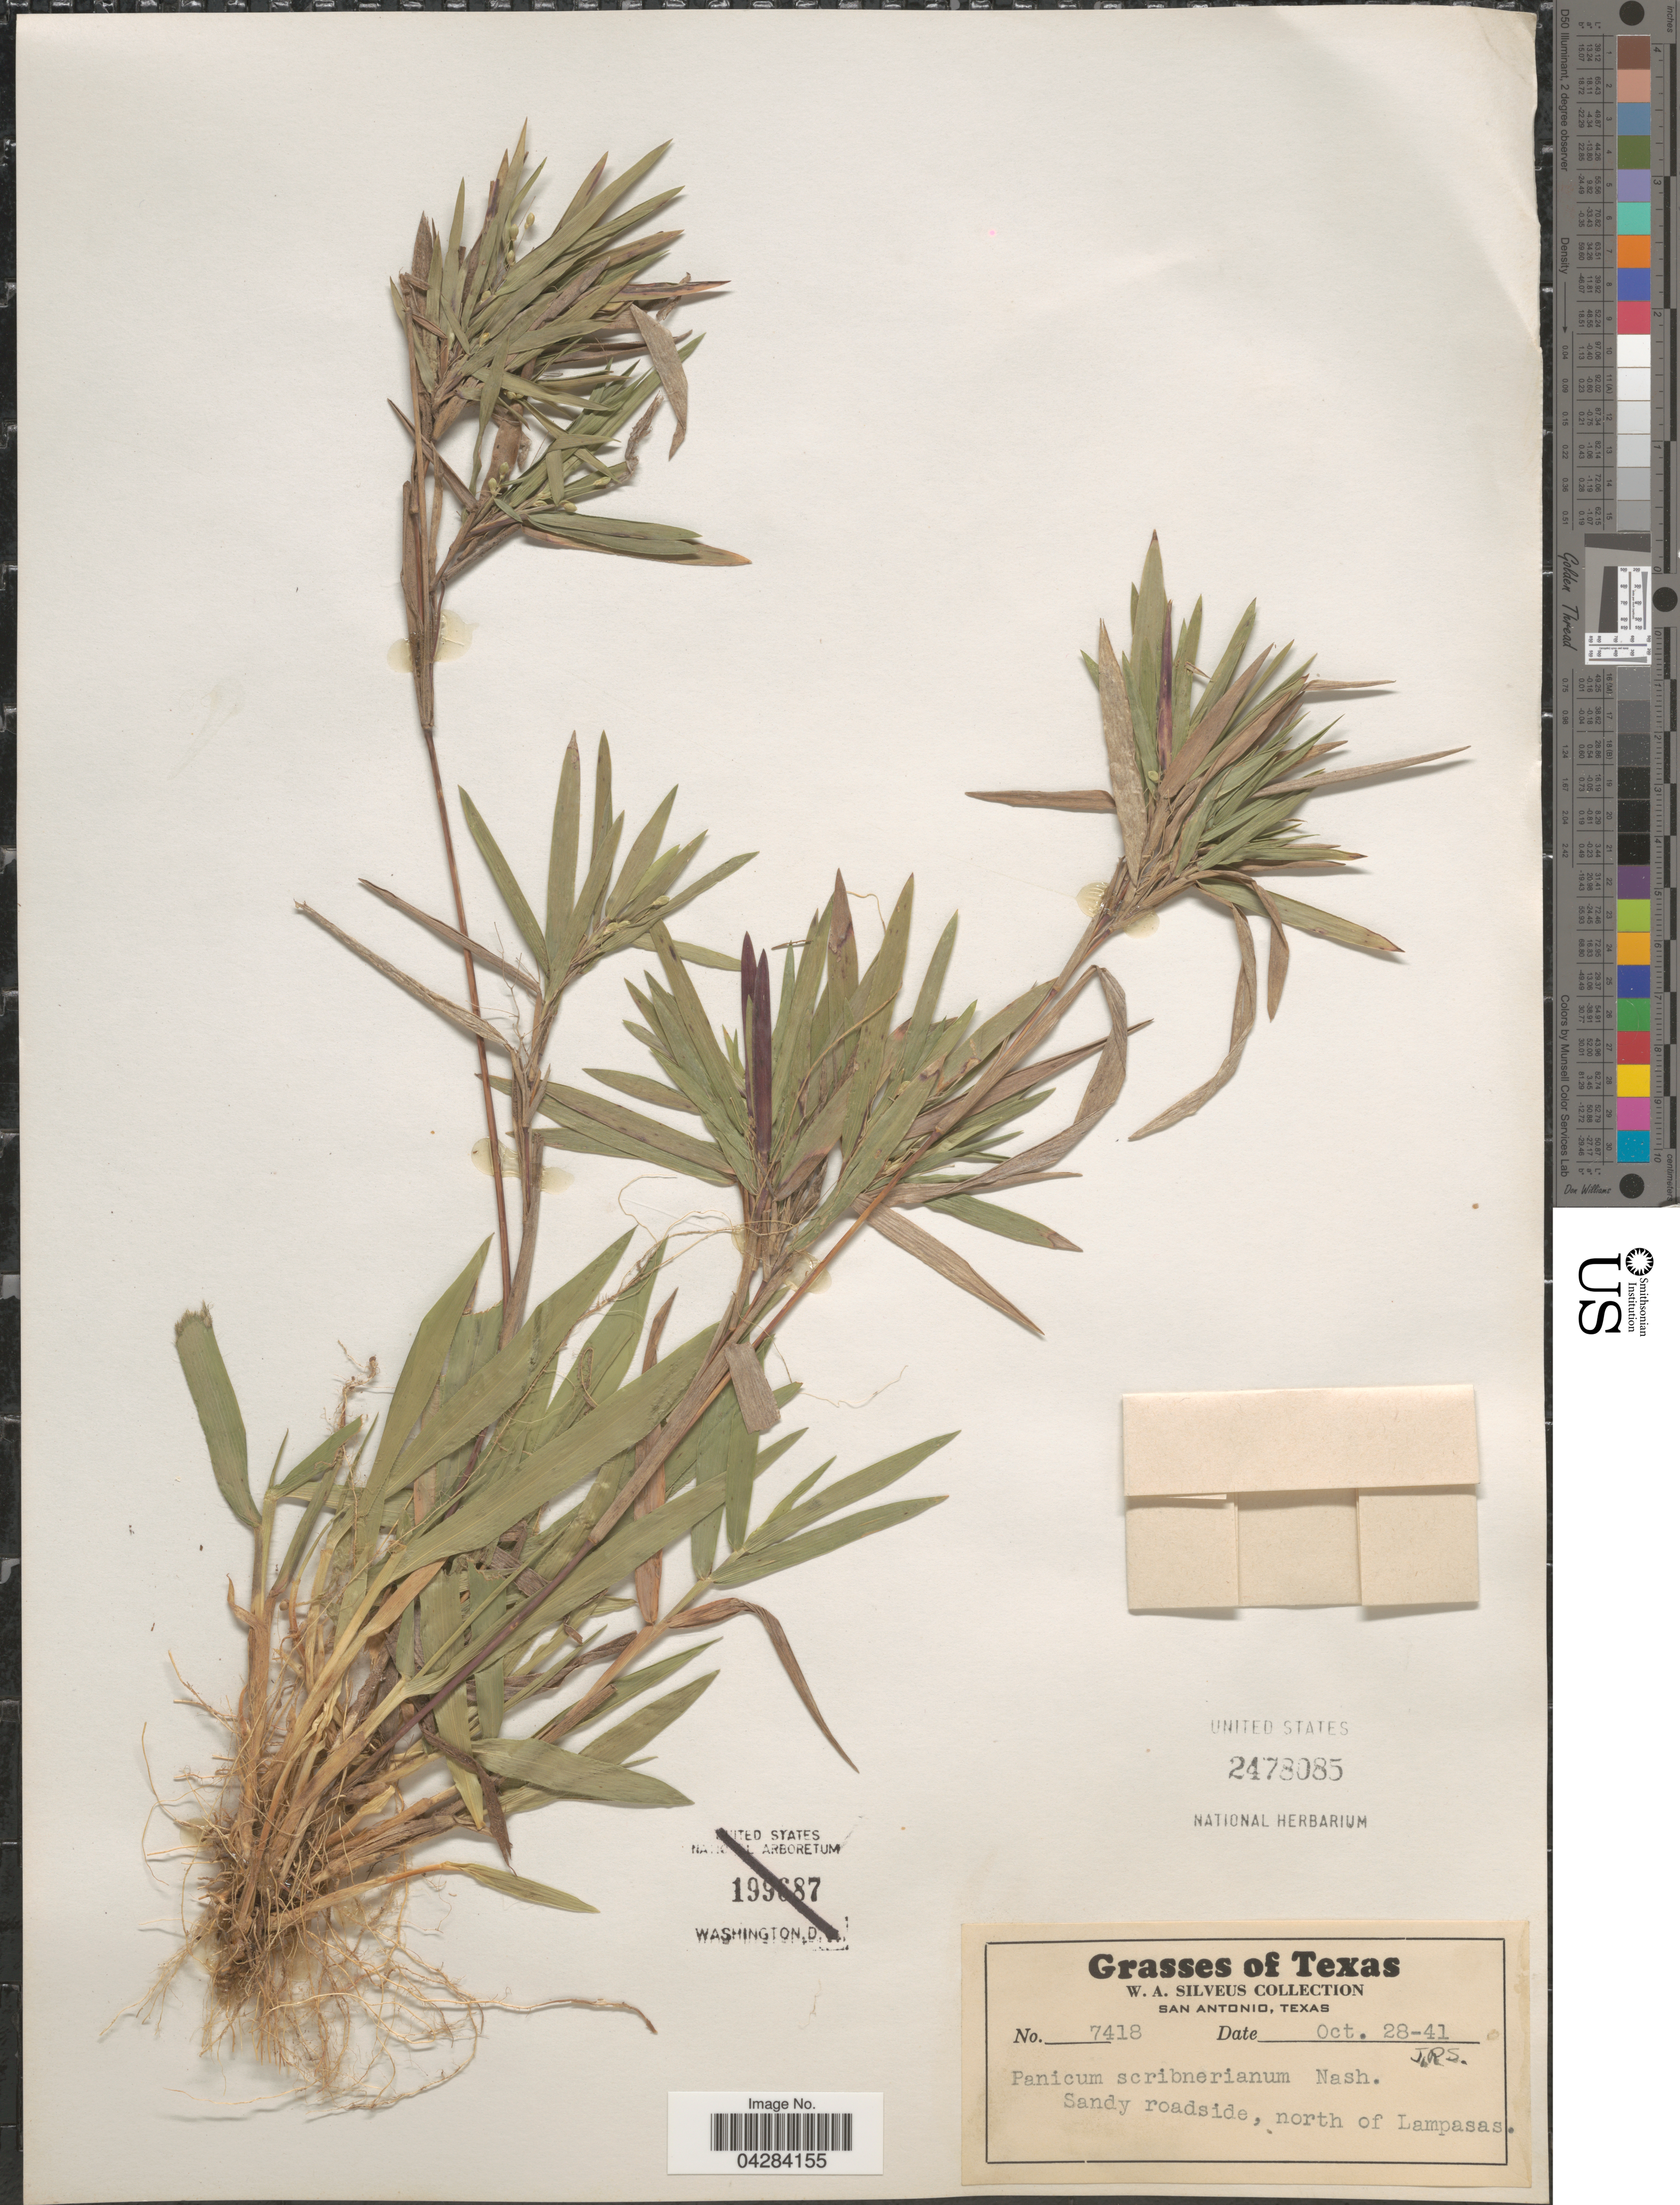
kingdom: Plantae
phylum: Tracheophyta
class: Liliopsida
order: Poales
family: Poaceae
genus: Dichanthelium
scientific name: Dichanthelium oligosanthes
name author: (Schult.) Gould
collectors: W. Silveus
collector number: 7418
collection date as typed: Transcribed d/m/y: 28/10/41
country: United States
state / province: Texas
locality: Sandy roadside, north of Lampasas.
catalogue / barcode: US 2478085